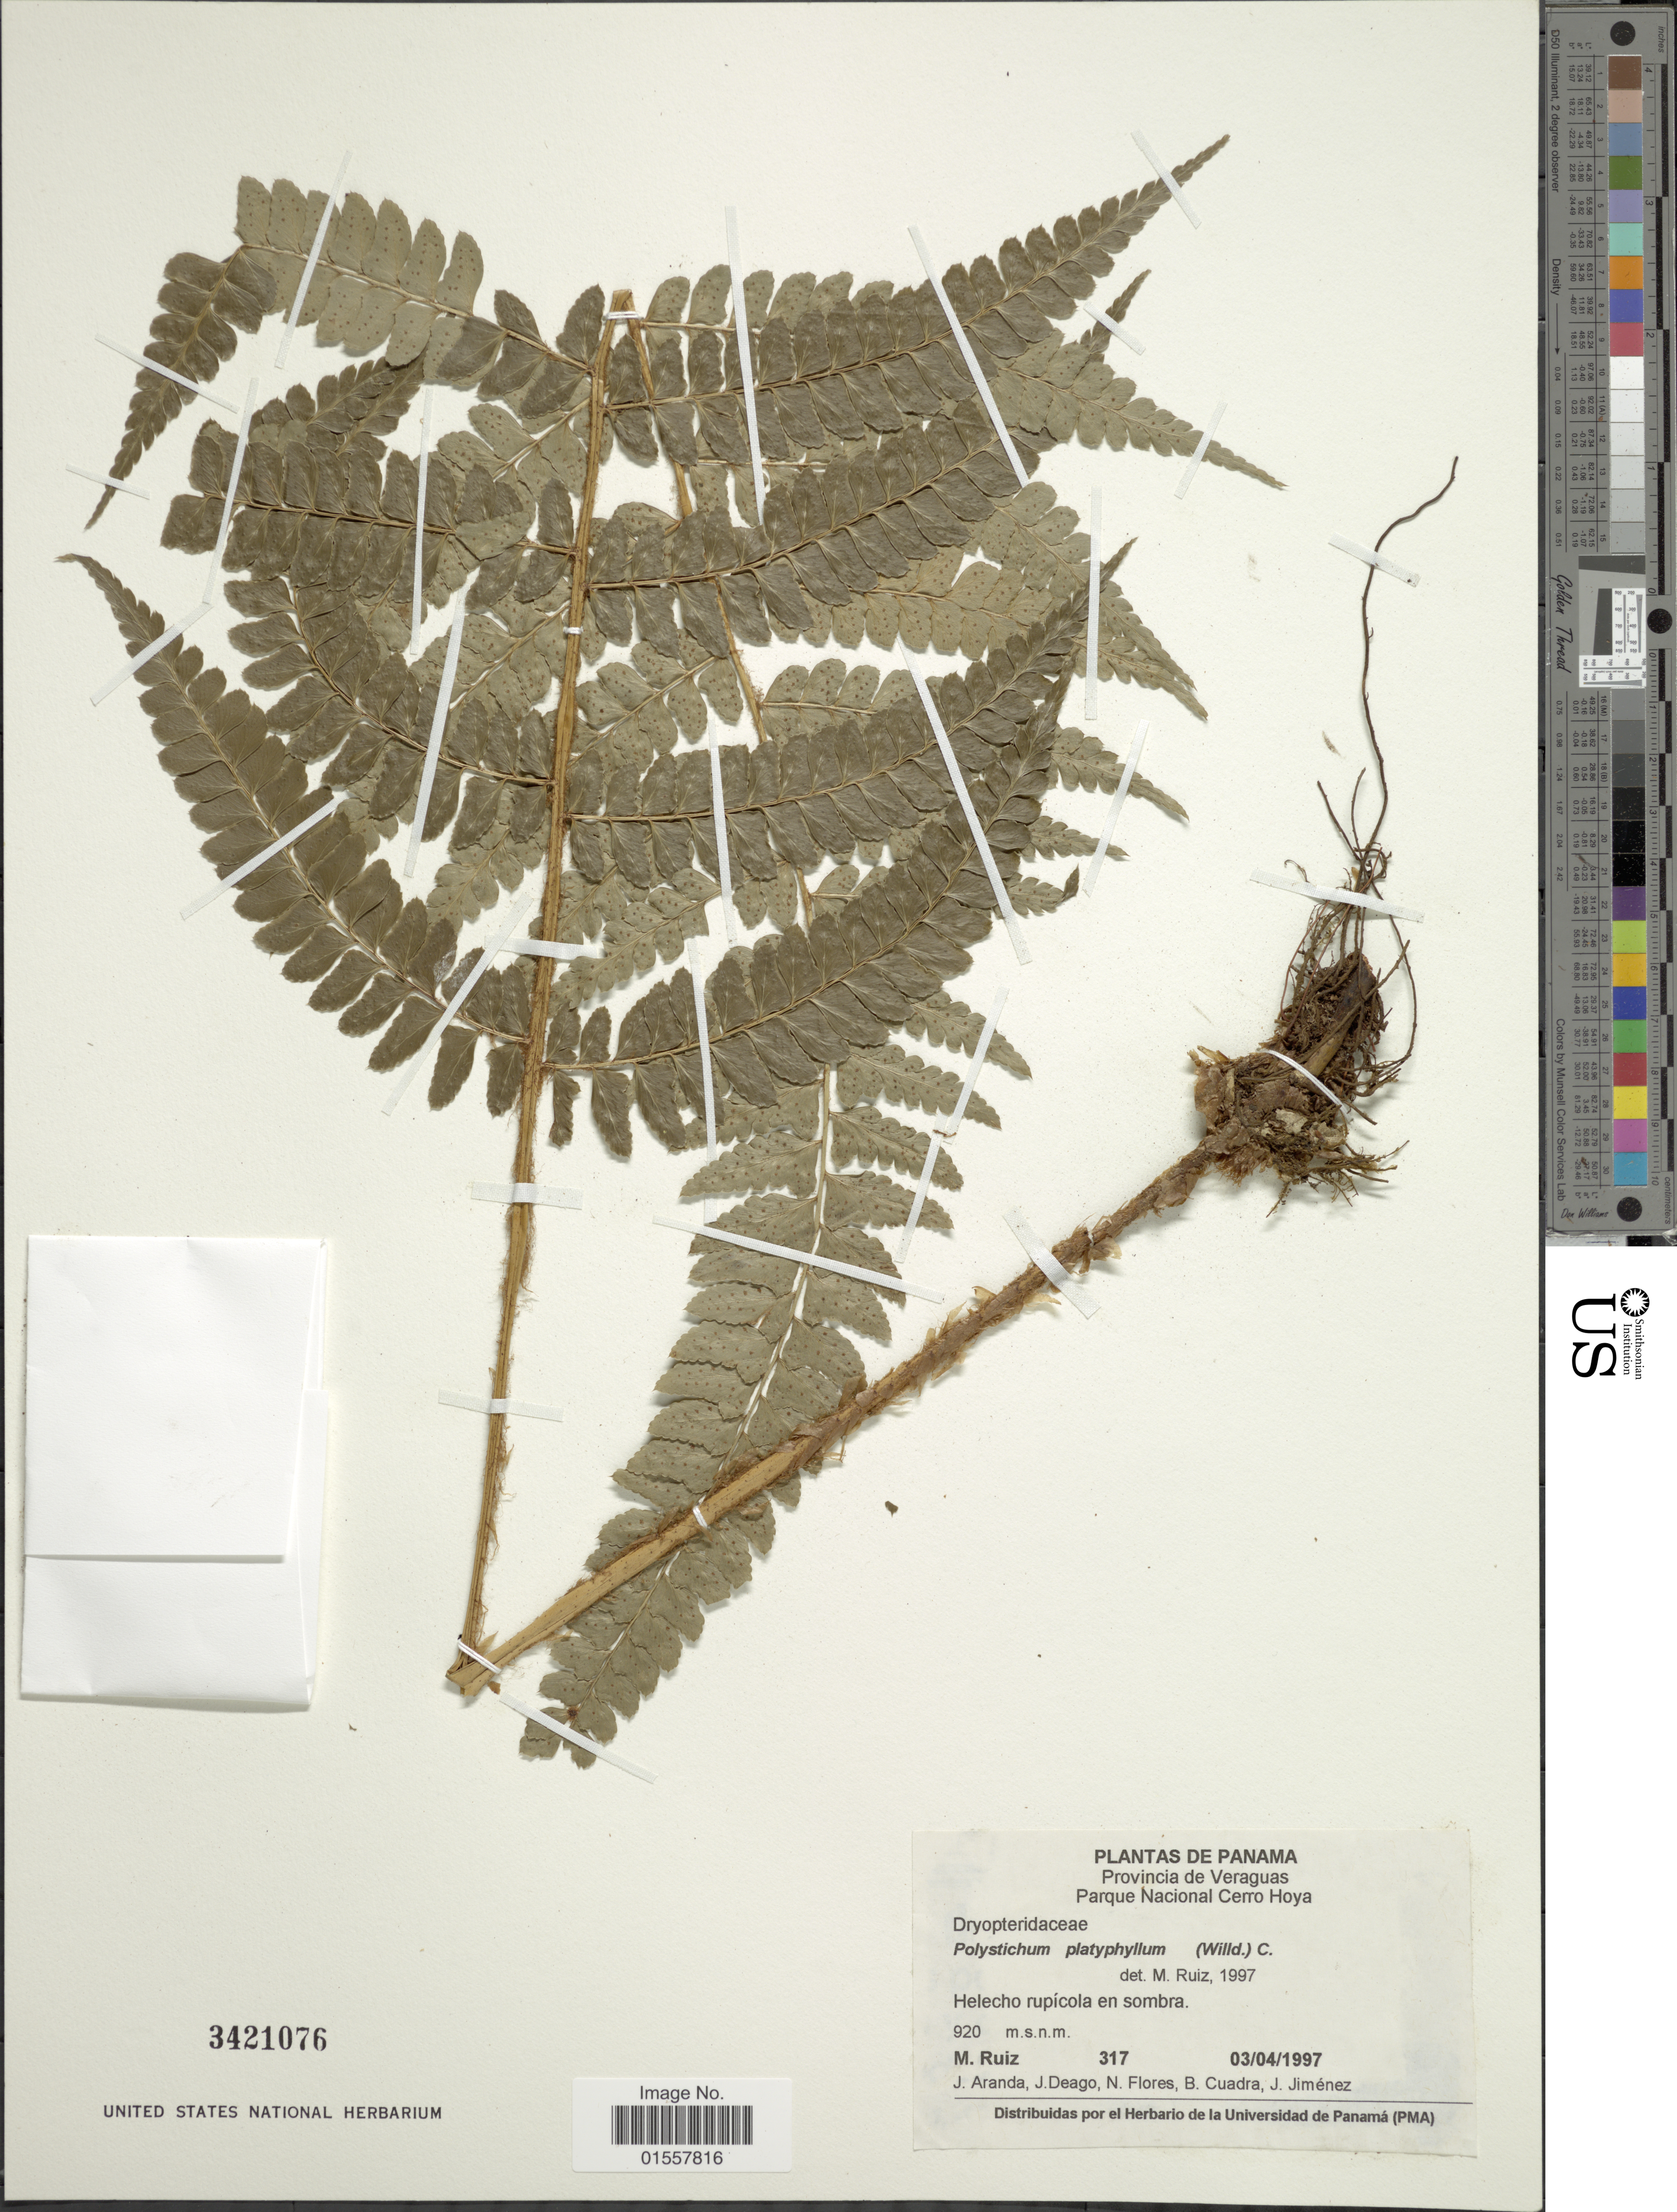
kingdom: Plantae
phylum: Tracheophyta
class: Polypodiopsida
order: Polypodiales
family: Dryopteridaceae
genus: Polystichum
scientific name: Polystichum platyphyllum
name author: (Willd.) C. Presl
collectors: M. Ruiz, J. Aranda, J. Deago, N. Flores & et al.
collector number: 317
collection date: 1997-04-03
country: Panama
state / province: Veraguas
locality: Provincia de Veraguas, Parque Nacional Cerro Hoya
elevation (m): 920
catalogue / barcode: US 3421076